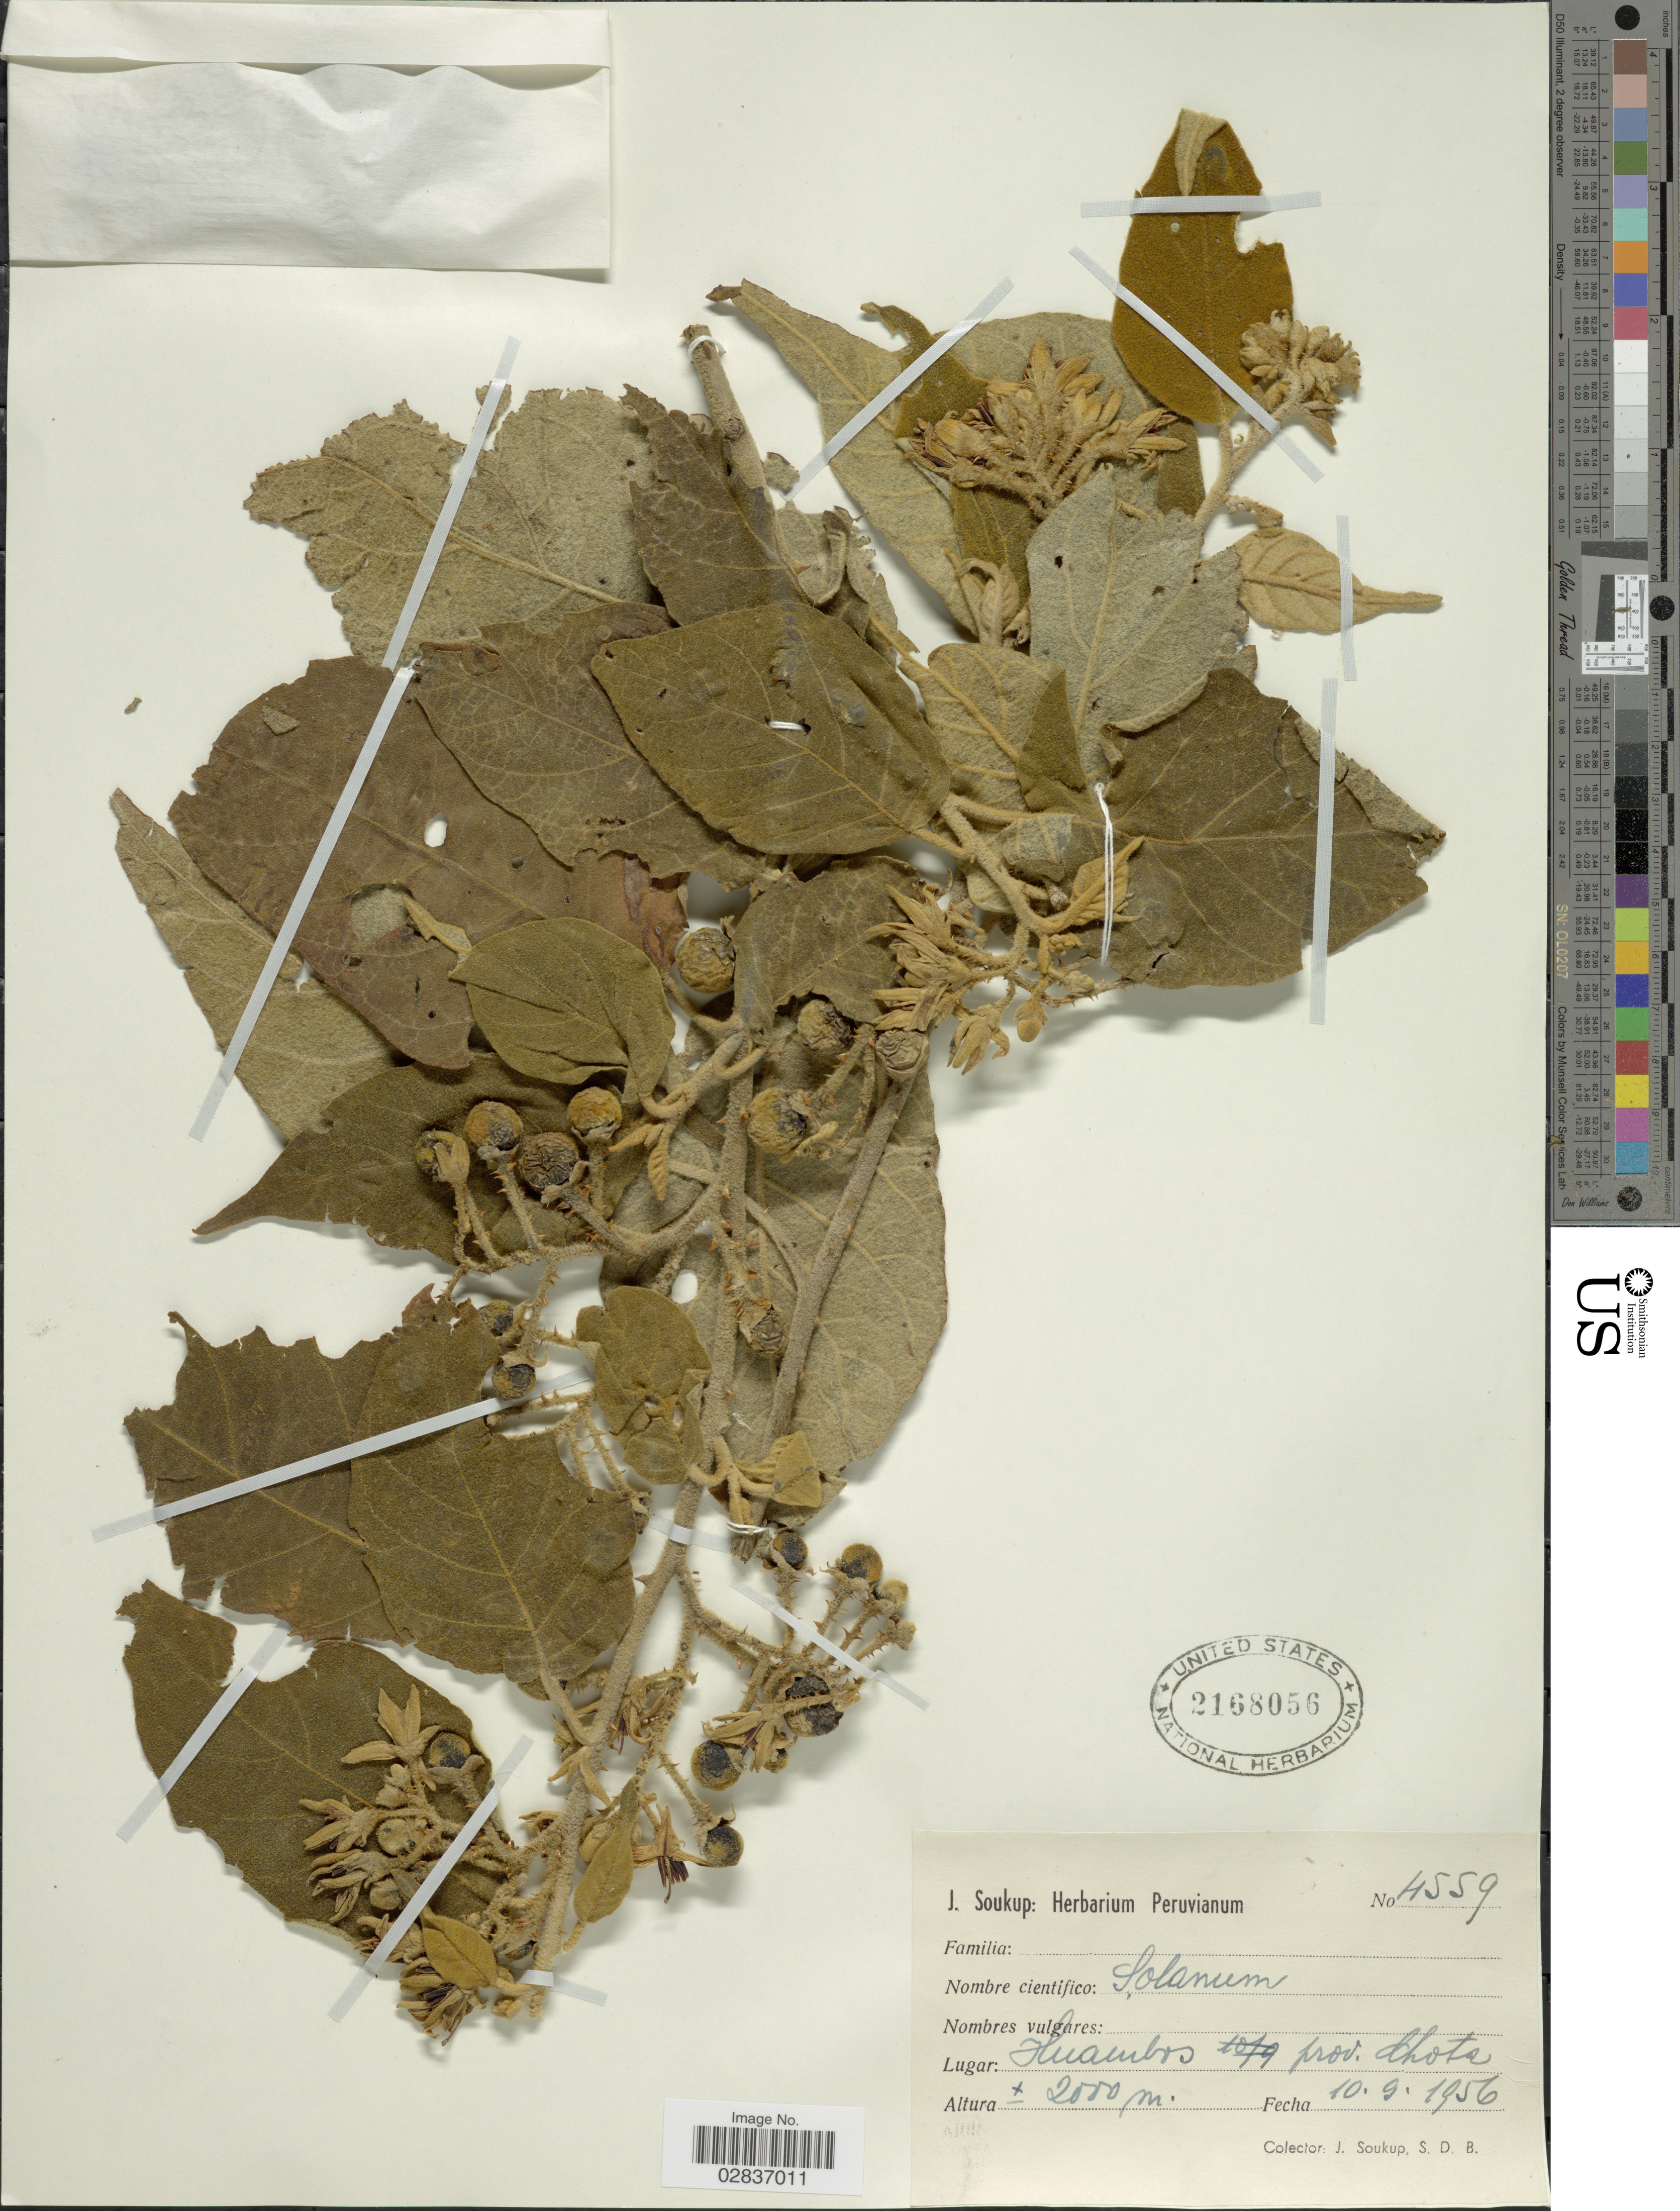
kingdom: Plantae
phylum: Tracheophyta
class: Magnoliopsida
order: Solanales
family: Solanaceae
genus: Solanum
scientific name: Solanum sp.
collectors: J. Soukup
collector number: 4559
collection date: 1956-09-10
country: Peru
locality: Huambos, prov. Chota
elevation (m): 2000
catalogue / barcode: US 2168056